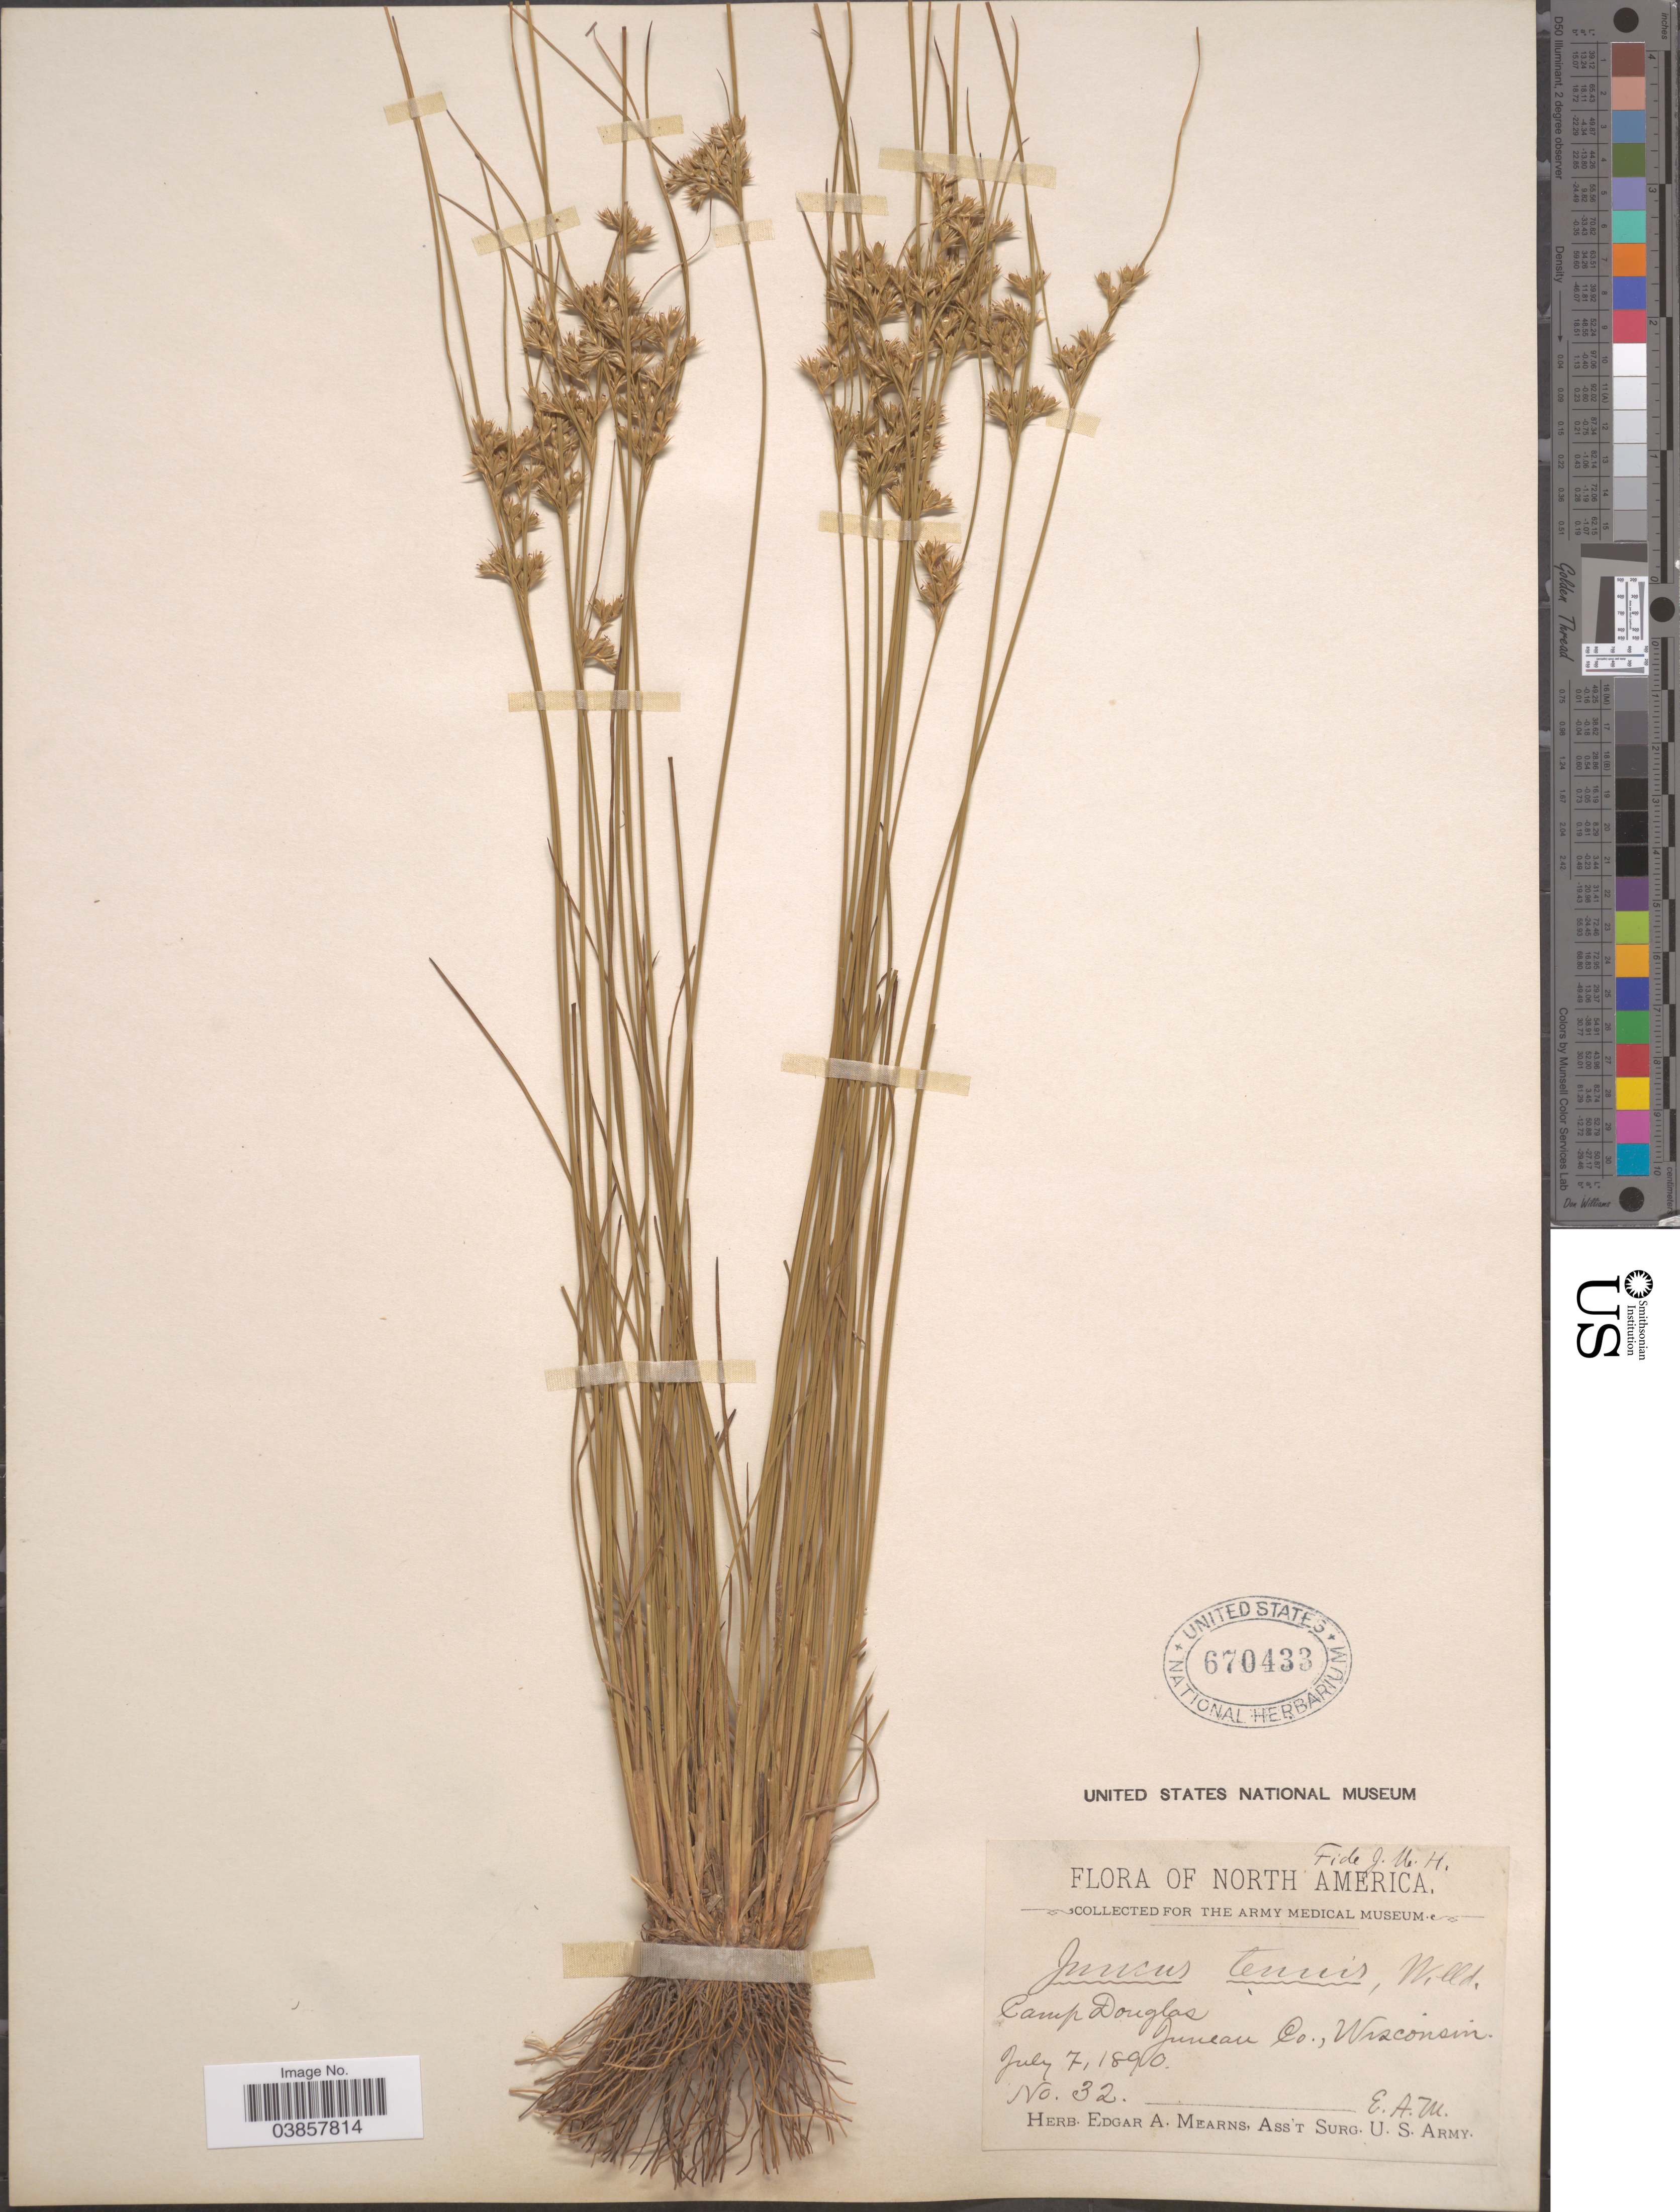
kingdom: Plantae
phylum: Tracheophyta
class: Liliopsida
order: Poales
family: Juncaceae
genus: Juncus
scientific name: Juncus tenuis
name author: Willd.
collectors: E. A. Mearns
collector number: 32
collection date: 1890-07-07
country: United States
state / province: Wisconsin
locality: Camp Douglas. Juneau Co.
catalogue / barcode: US 670433